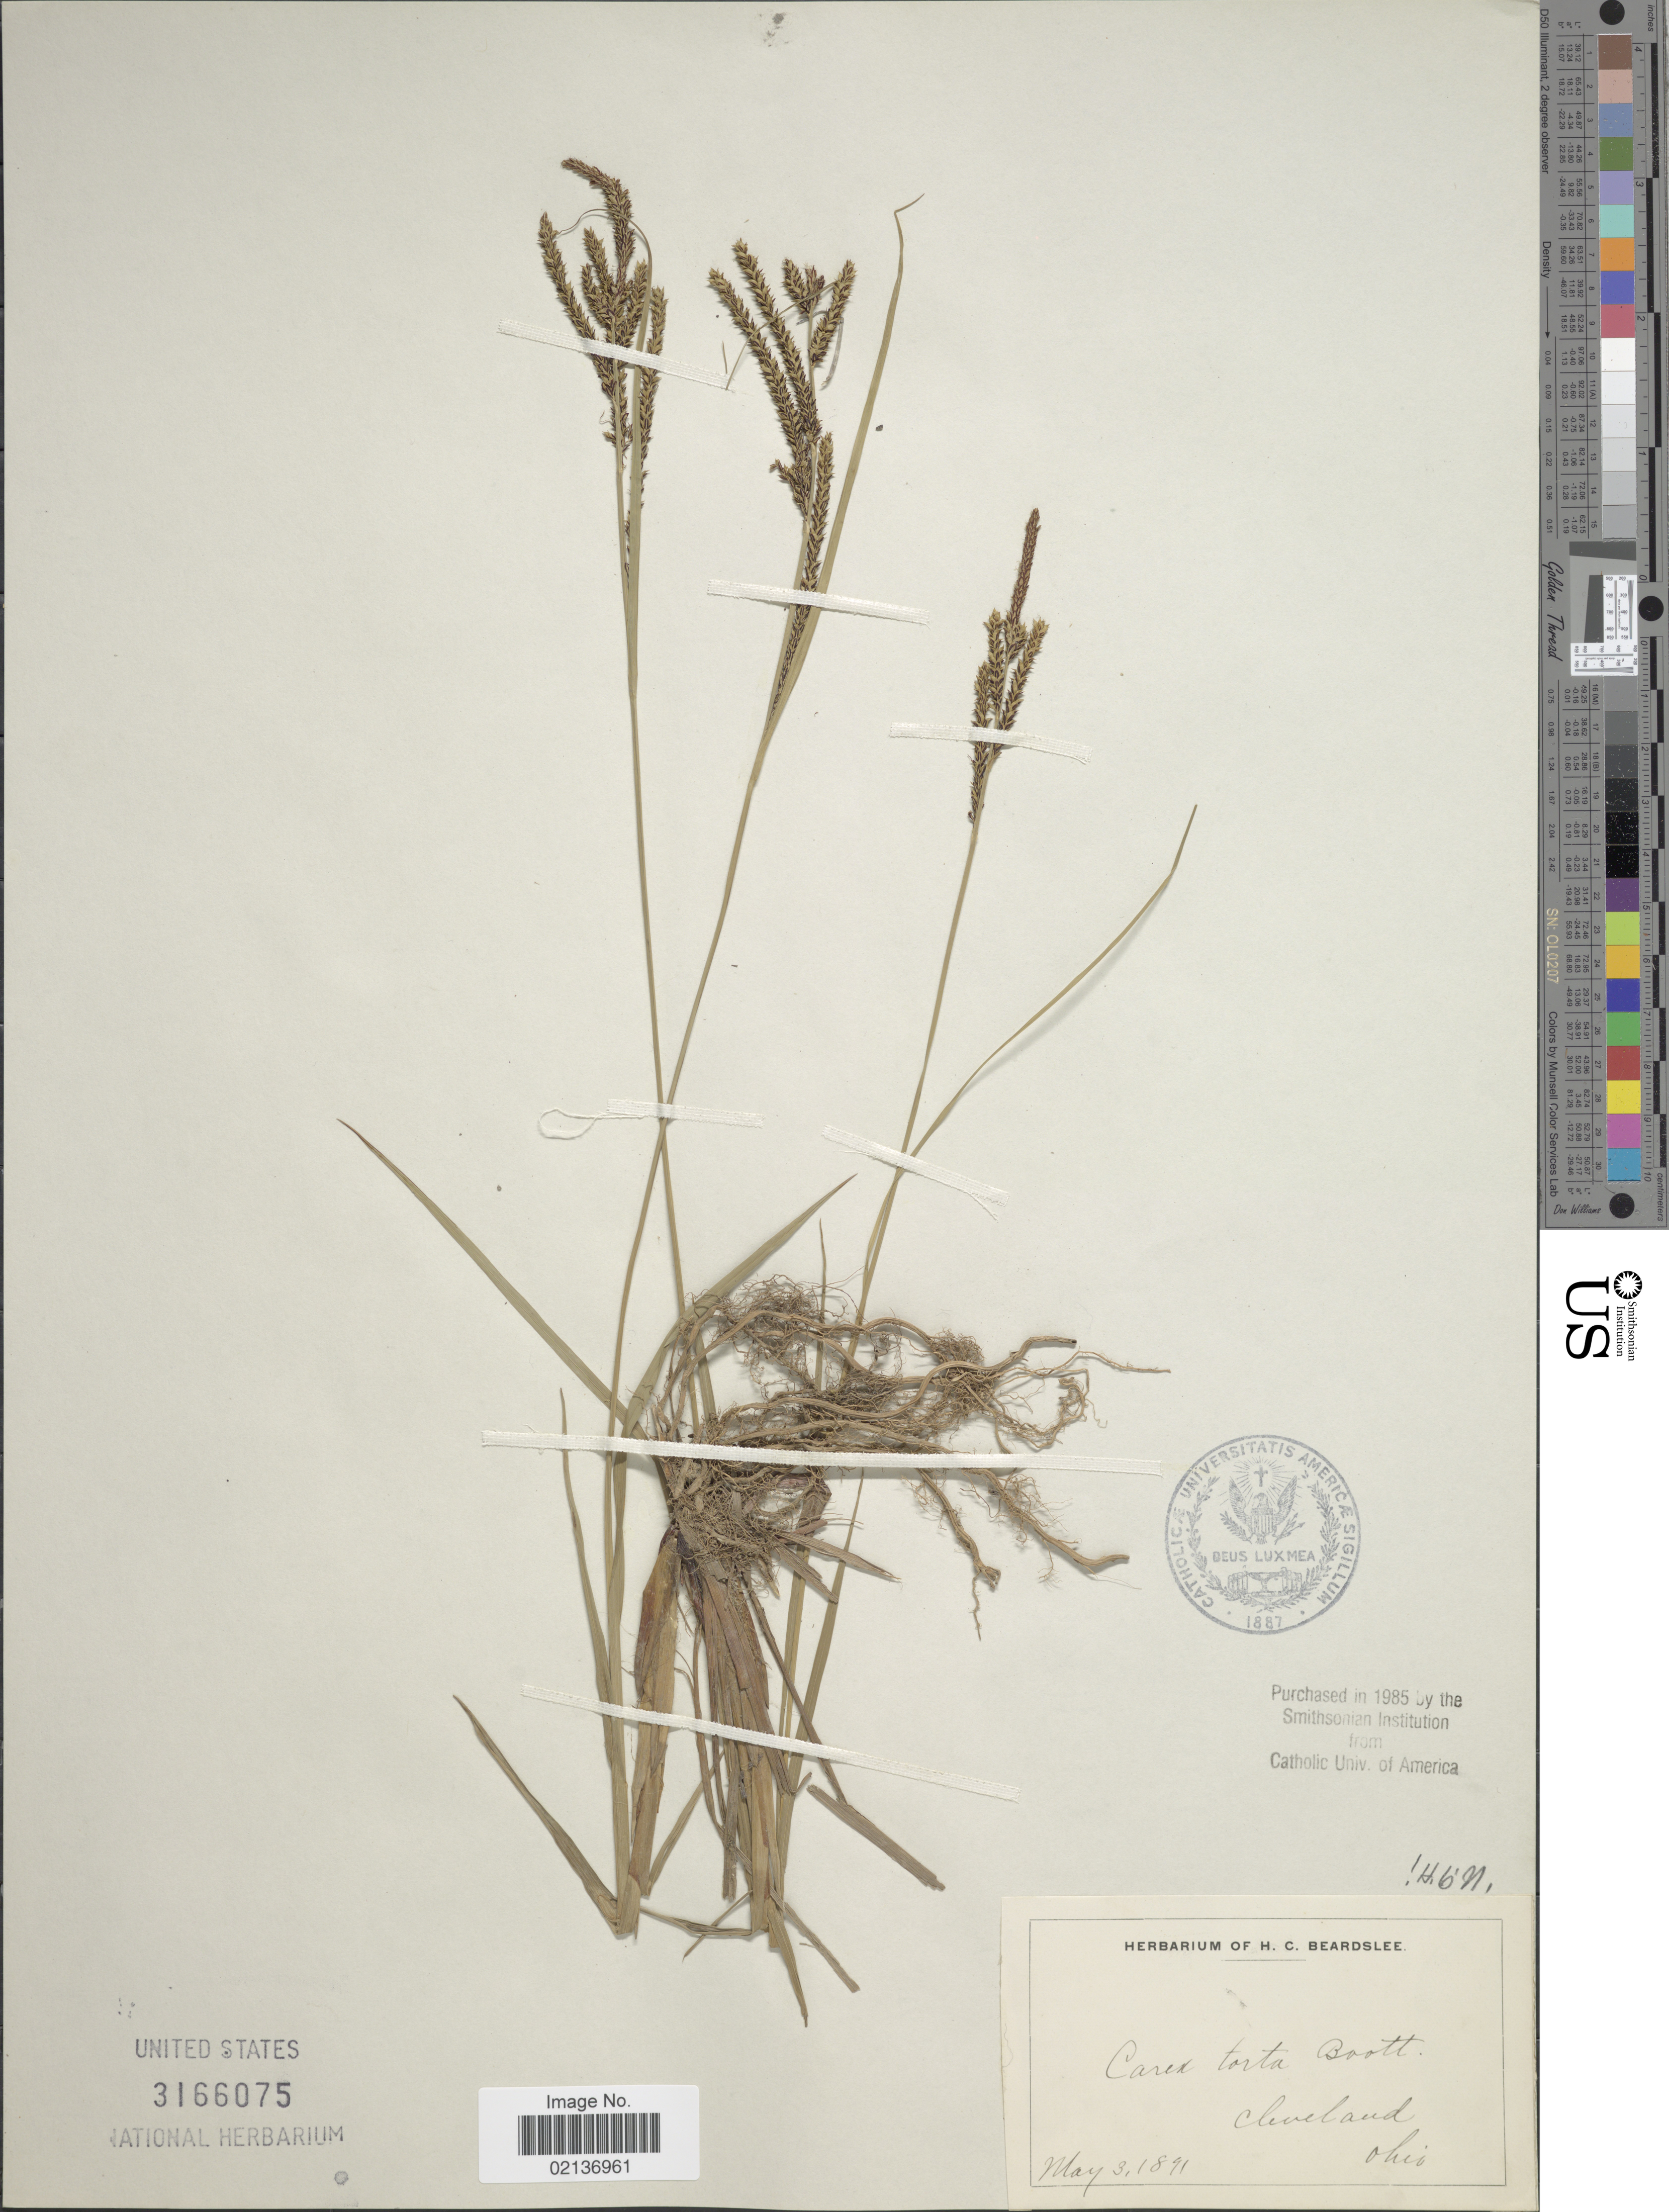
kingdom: Plantae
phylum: Tracheophyta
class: Liliopsida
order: Poales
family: Cyperaceae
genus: Carex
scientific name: Carex torta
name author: Boott ex Tuck.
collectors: ex herb. H. C. Beardslee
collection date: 1891-05-03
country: United States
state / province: Ohio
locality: Cleveland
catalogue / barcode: US 3166075